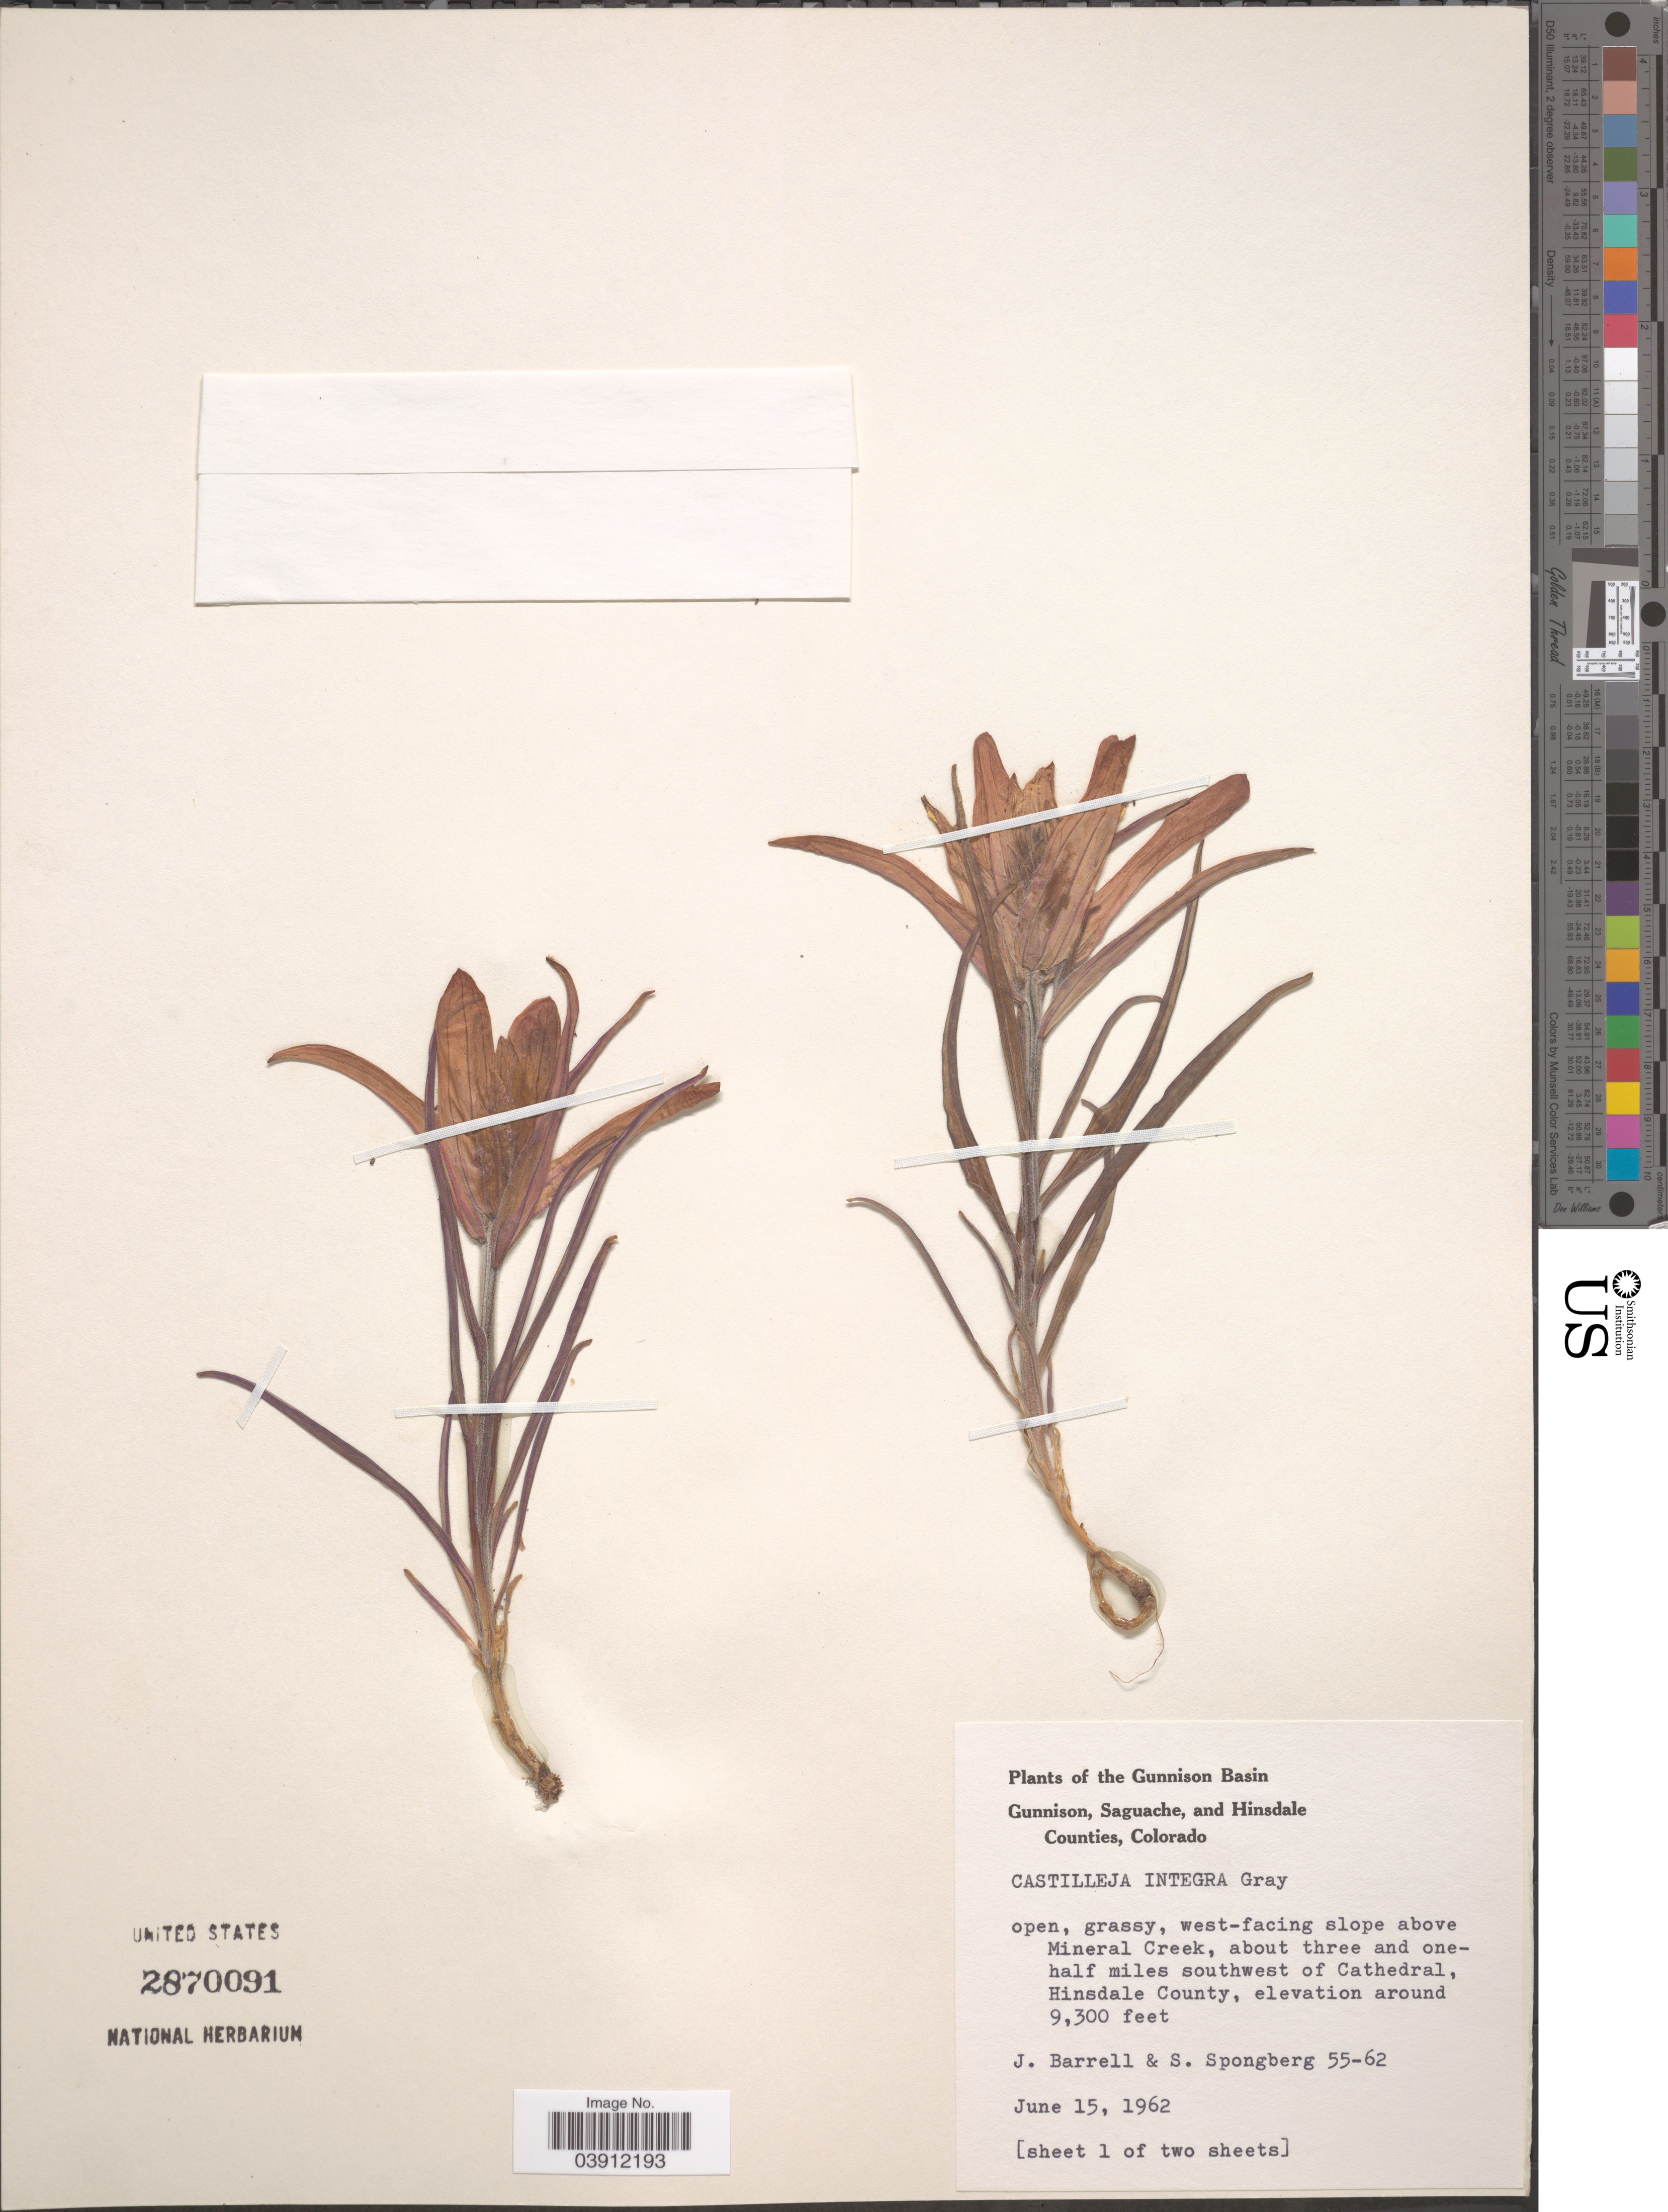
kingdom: Plantae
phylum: Tracheophyta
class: Magnoliopsida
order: Lamiales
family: Orobanchaceae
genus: Castilleja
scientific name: Castilleja integra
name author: A. Gray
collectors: J. Barrell & S. A.Spongberg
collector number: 55-62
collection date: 1962-06-15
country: United States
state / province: Colorado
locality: The Gunnison Basin. West-facing slope above Mineral Creek, about three and one-half miles southwest of Cathedral, Hinsdalle County.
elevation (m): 2835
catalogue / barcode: US 2870091